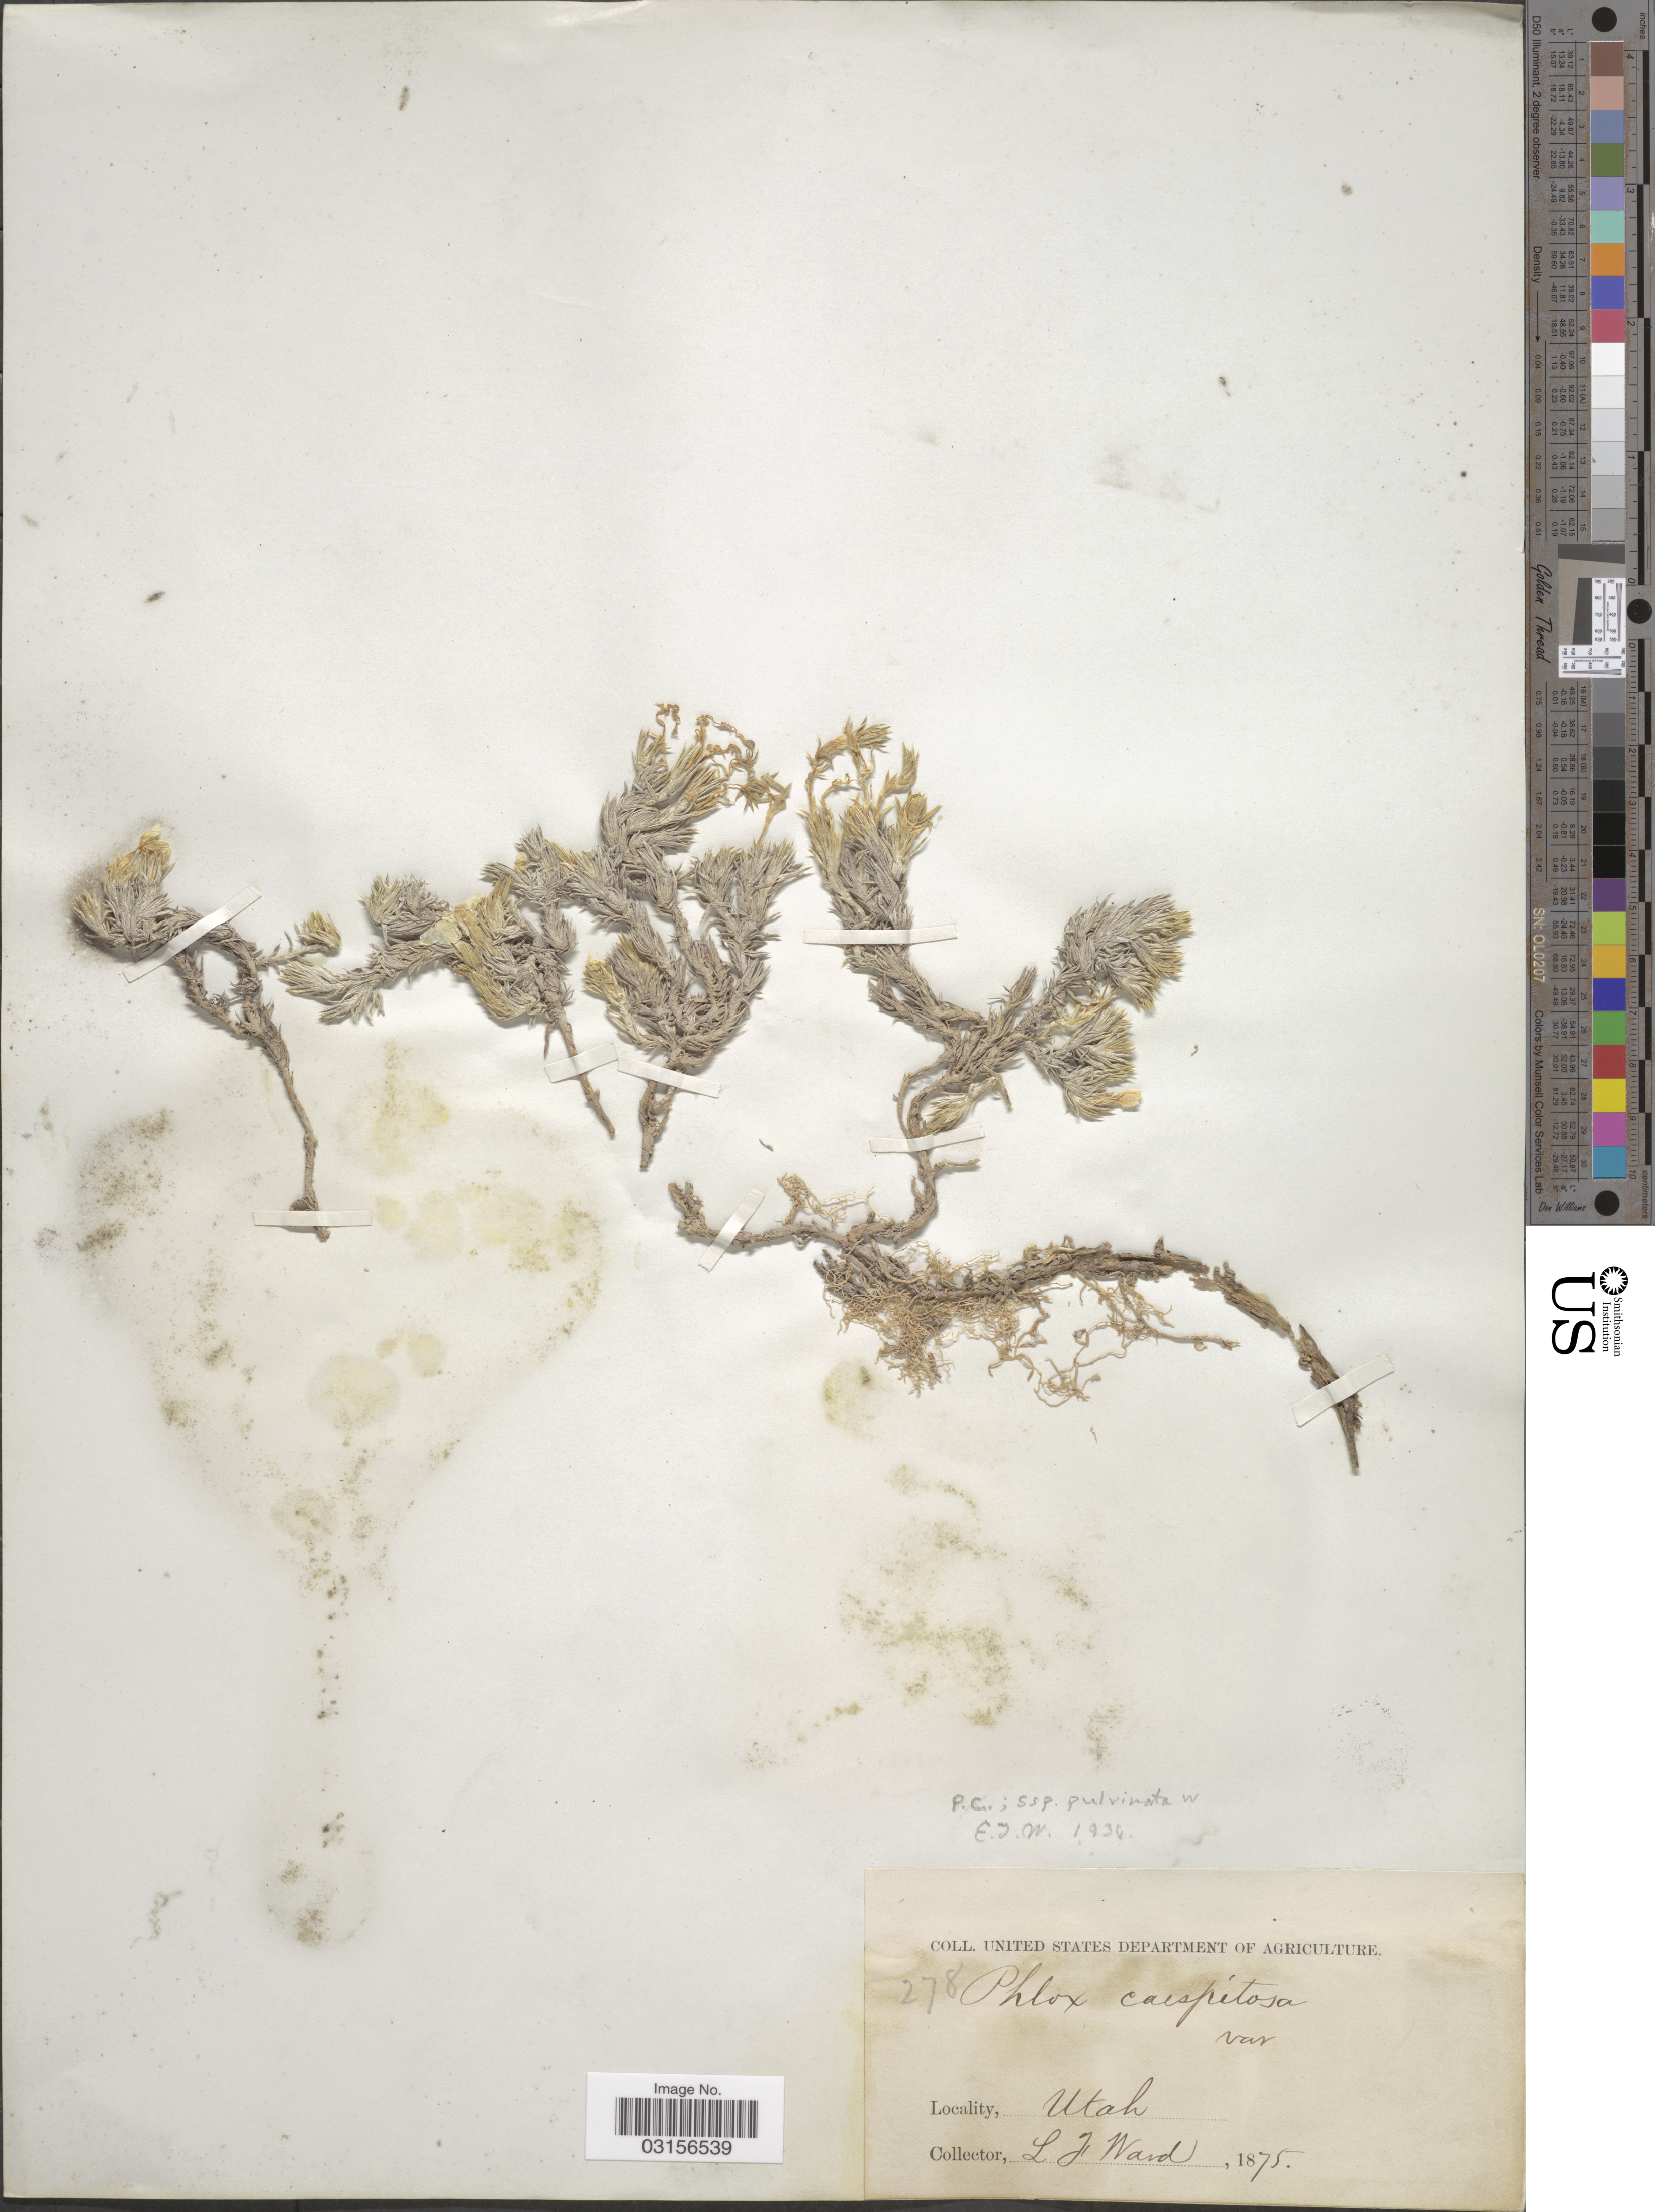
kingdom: Plantae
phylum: Tracheophyta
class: Magnoliopsida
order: Ericales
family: Polemoniaceae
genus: Phlox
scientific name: Phlox condensata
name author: (A. Gray) E.E. Nelson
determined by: Mayfield, M. H.; Ferguson, C. J.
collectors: L. Ward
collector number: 278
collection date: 1875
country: United States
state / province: Utah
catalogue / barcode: US 103091